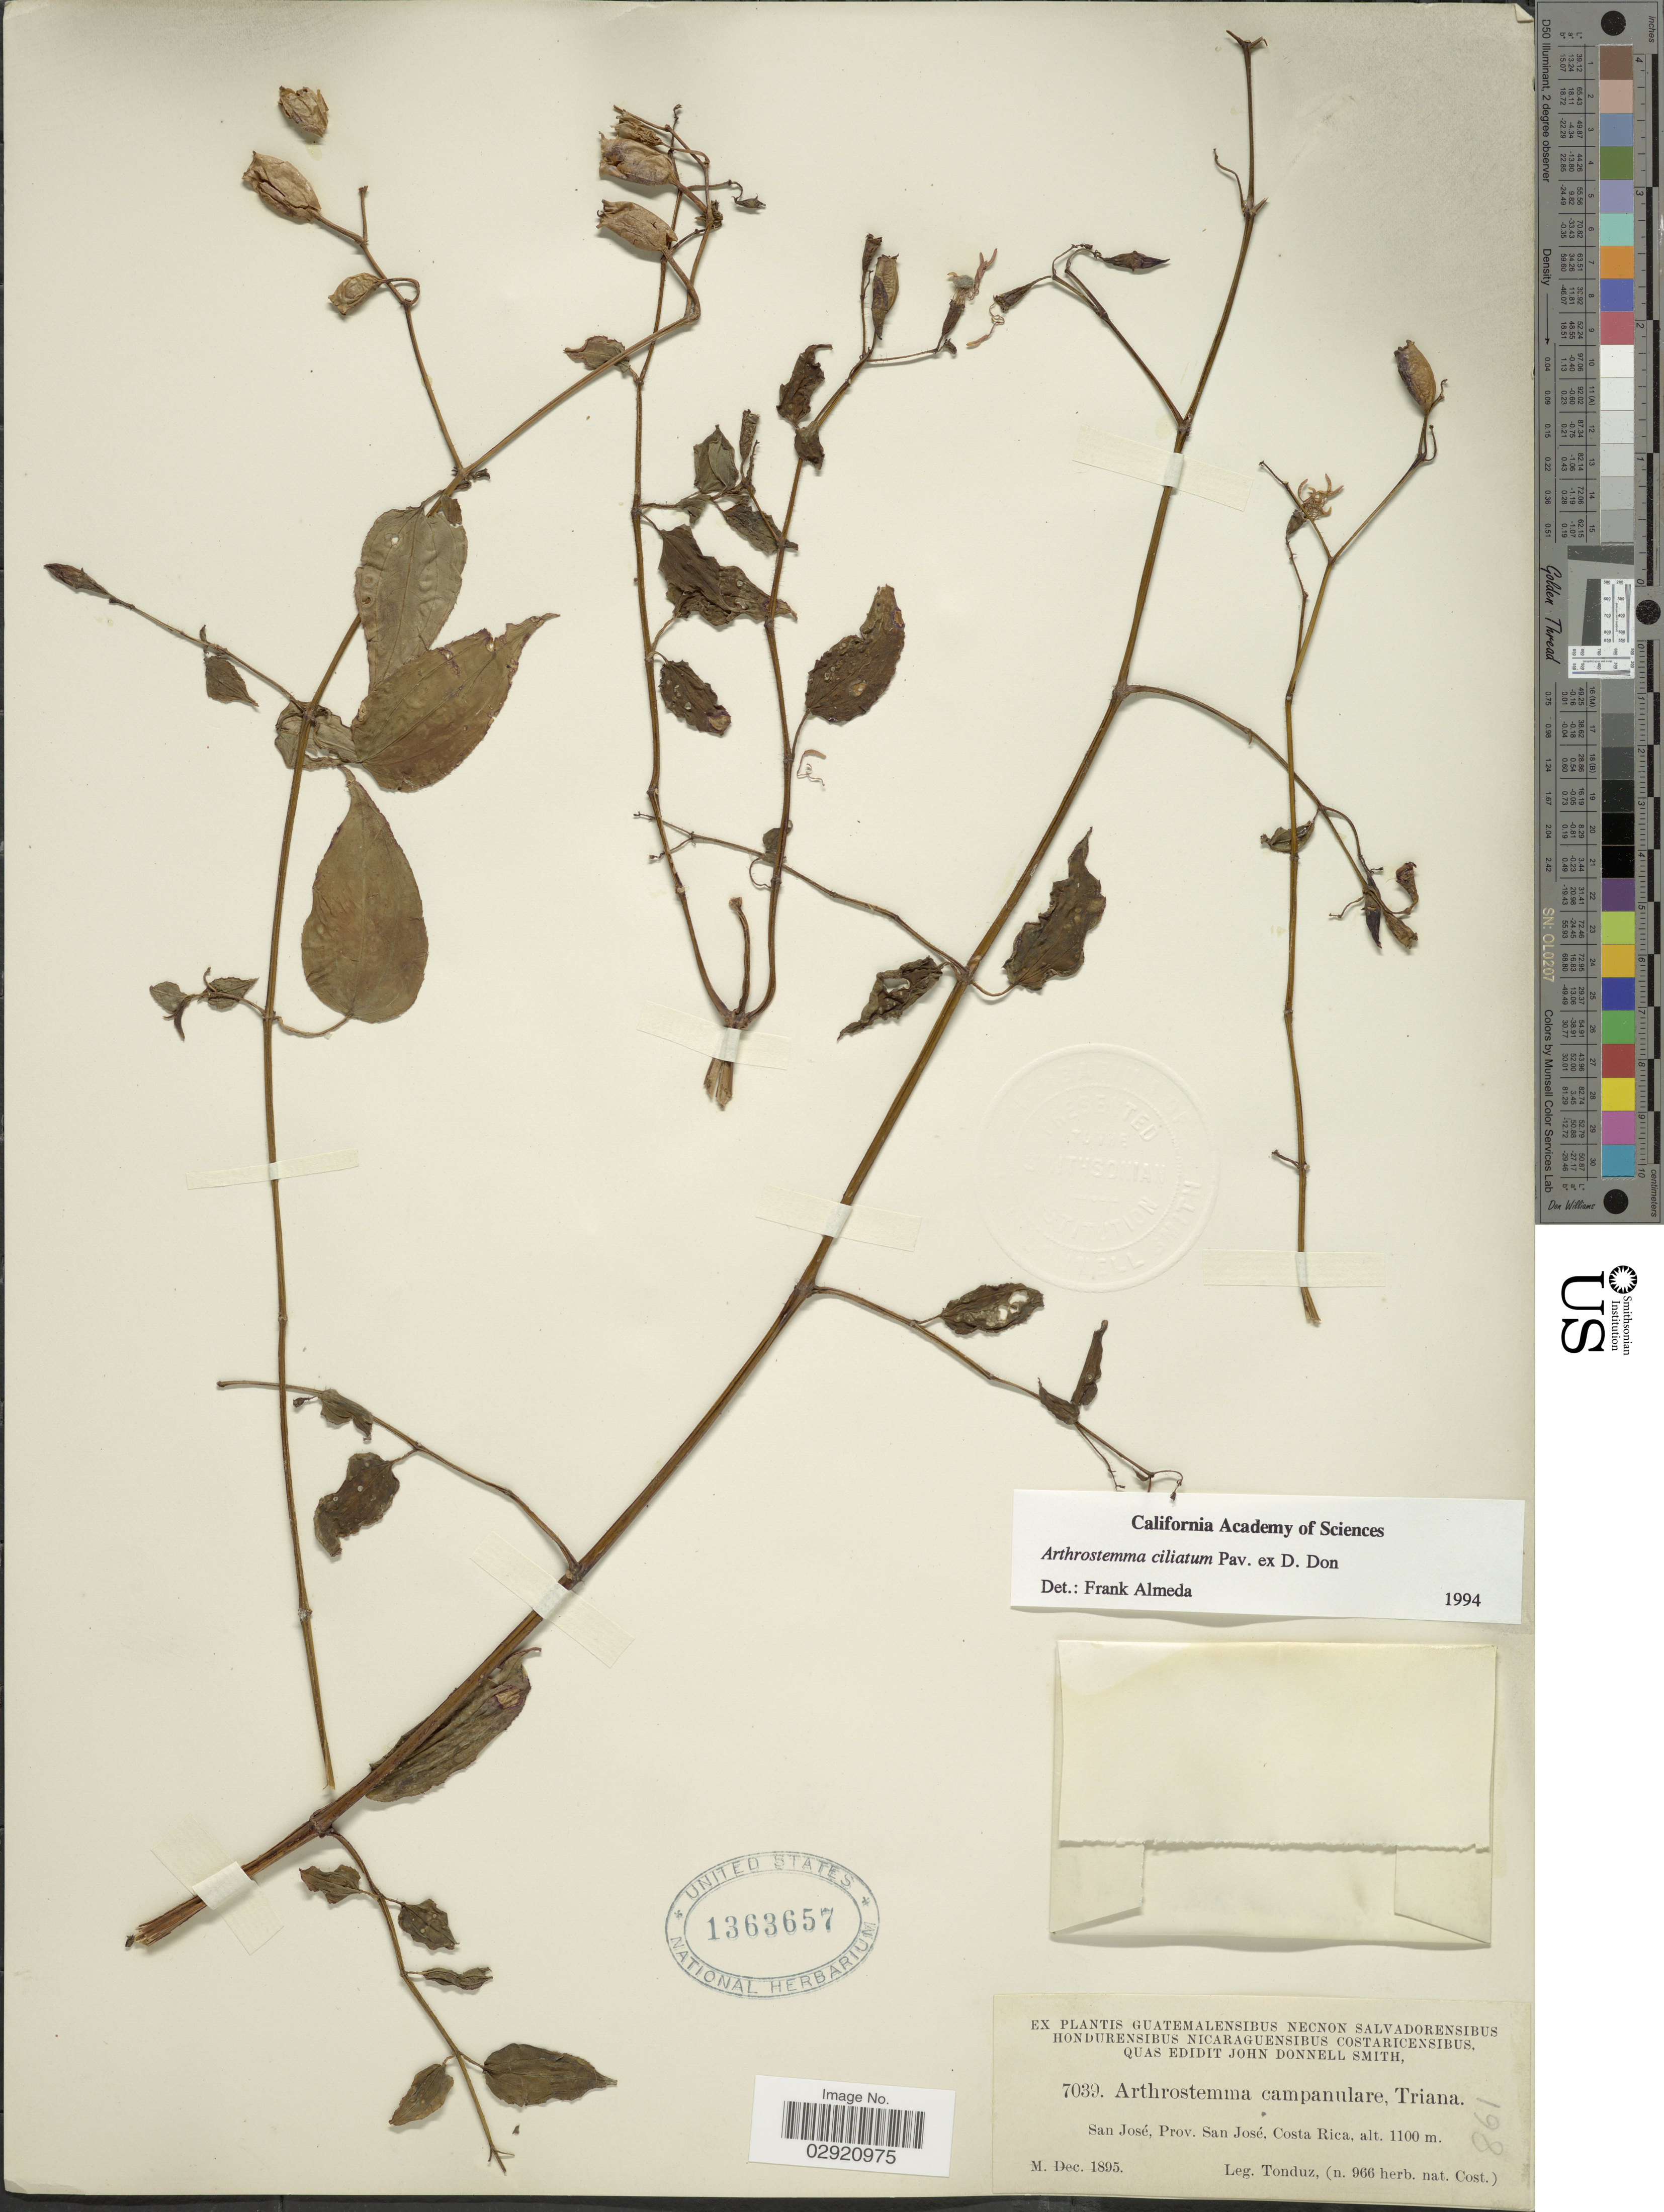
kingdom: Plantae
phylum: Tracheophyta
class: Magnoliopsida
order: Myrtales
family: Melastomataceae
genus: Arthrostemma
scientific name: Arthrostemma ciliatum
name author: Pav. ex D. Don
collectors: Tonduz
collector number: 7039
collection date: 1895-12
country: Costa Rica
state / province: San José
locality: San José.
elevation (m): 1100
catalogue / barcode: US 1363657